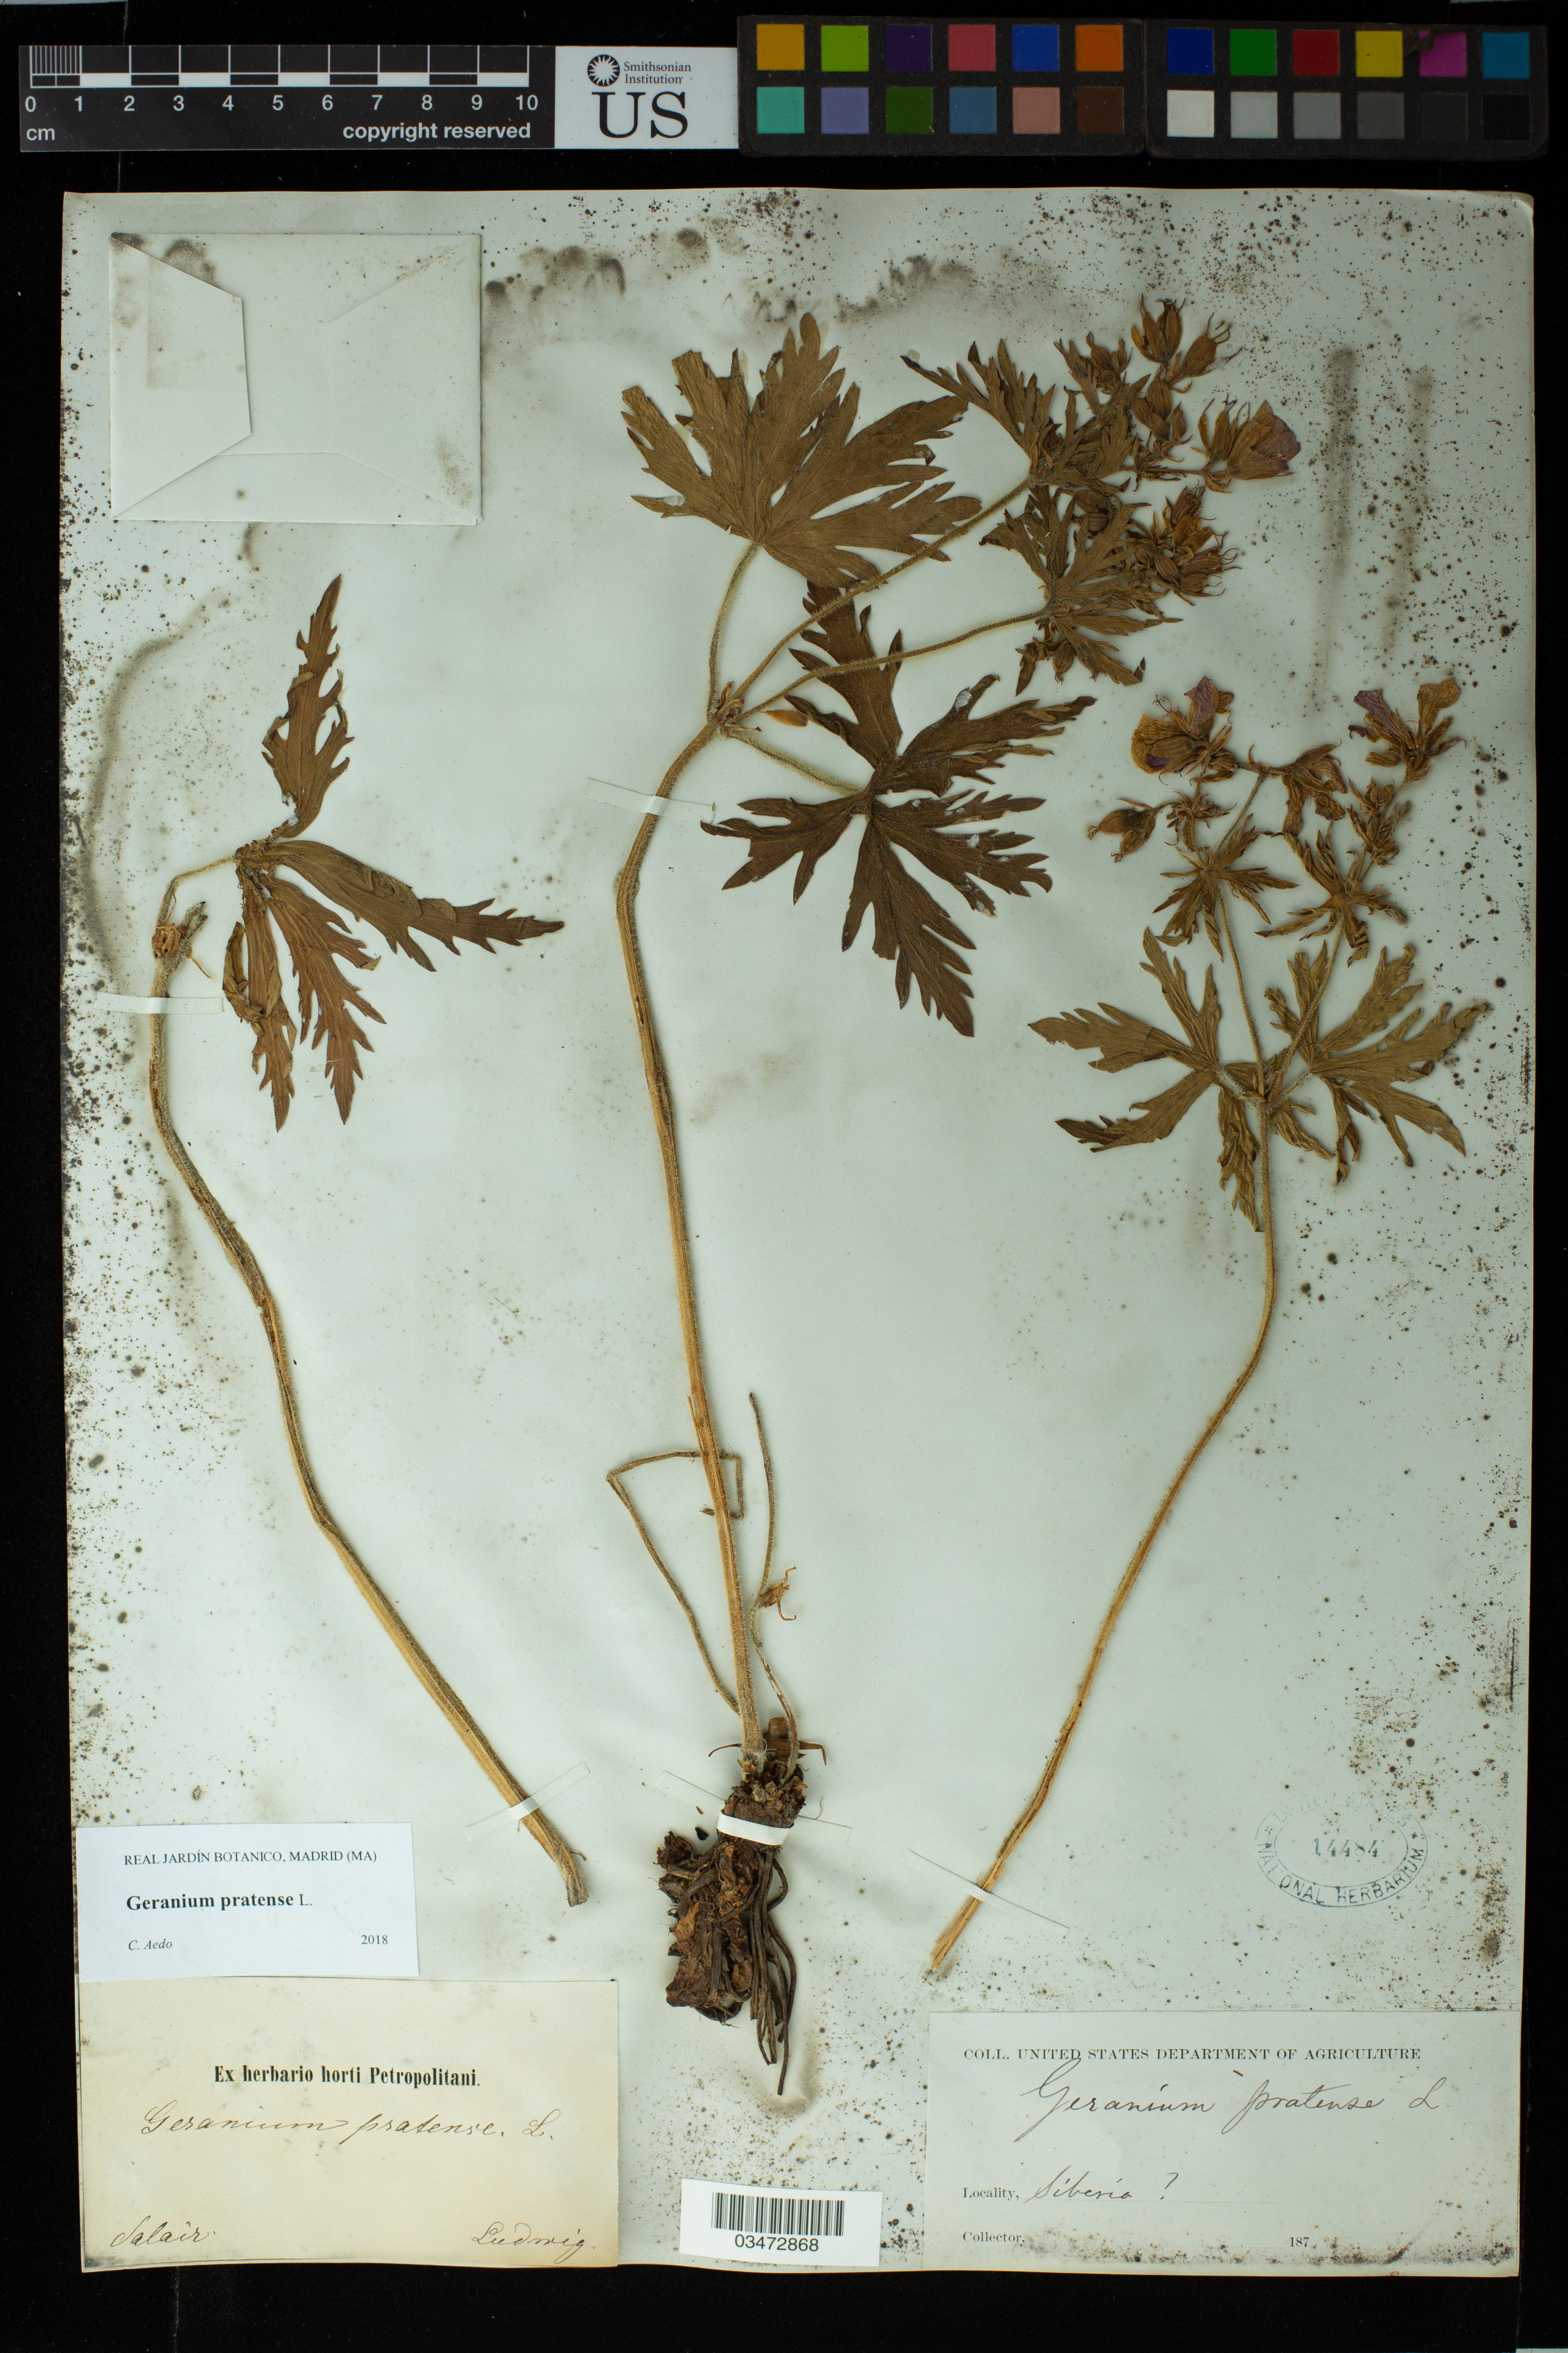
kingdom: Plantae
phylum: Tracheophyta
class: Magnoliopsida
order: Geraniales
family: Geraniaceae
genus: Geranium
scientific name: Geranium pratense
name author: L.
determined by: Aedo, C.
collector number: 187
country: Russian Federation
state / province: Kemerovo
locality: Salair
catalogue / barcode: US 14484